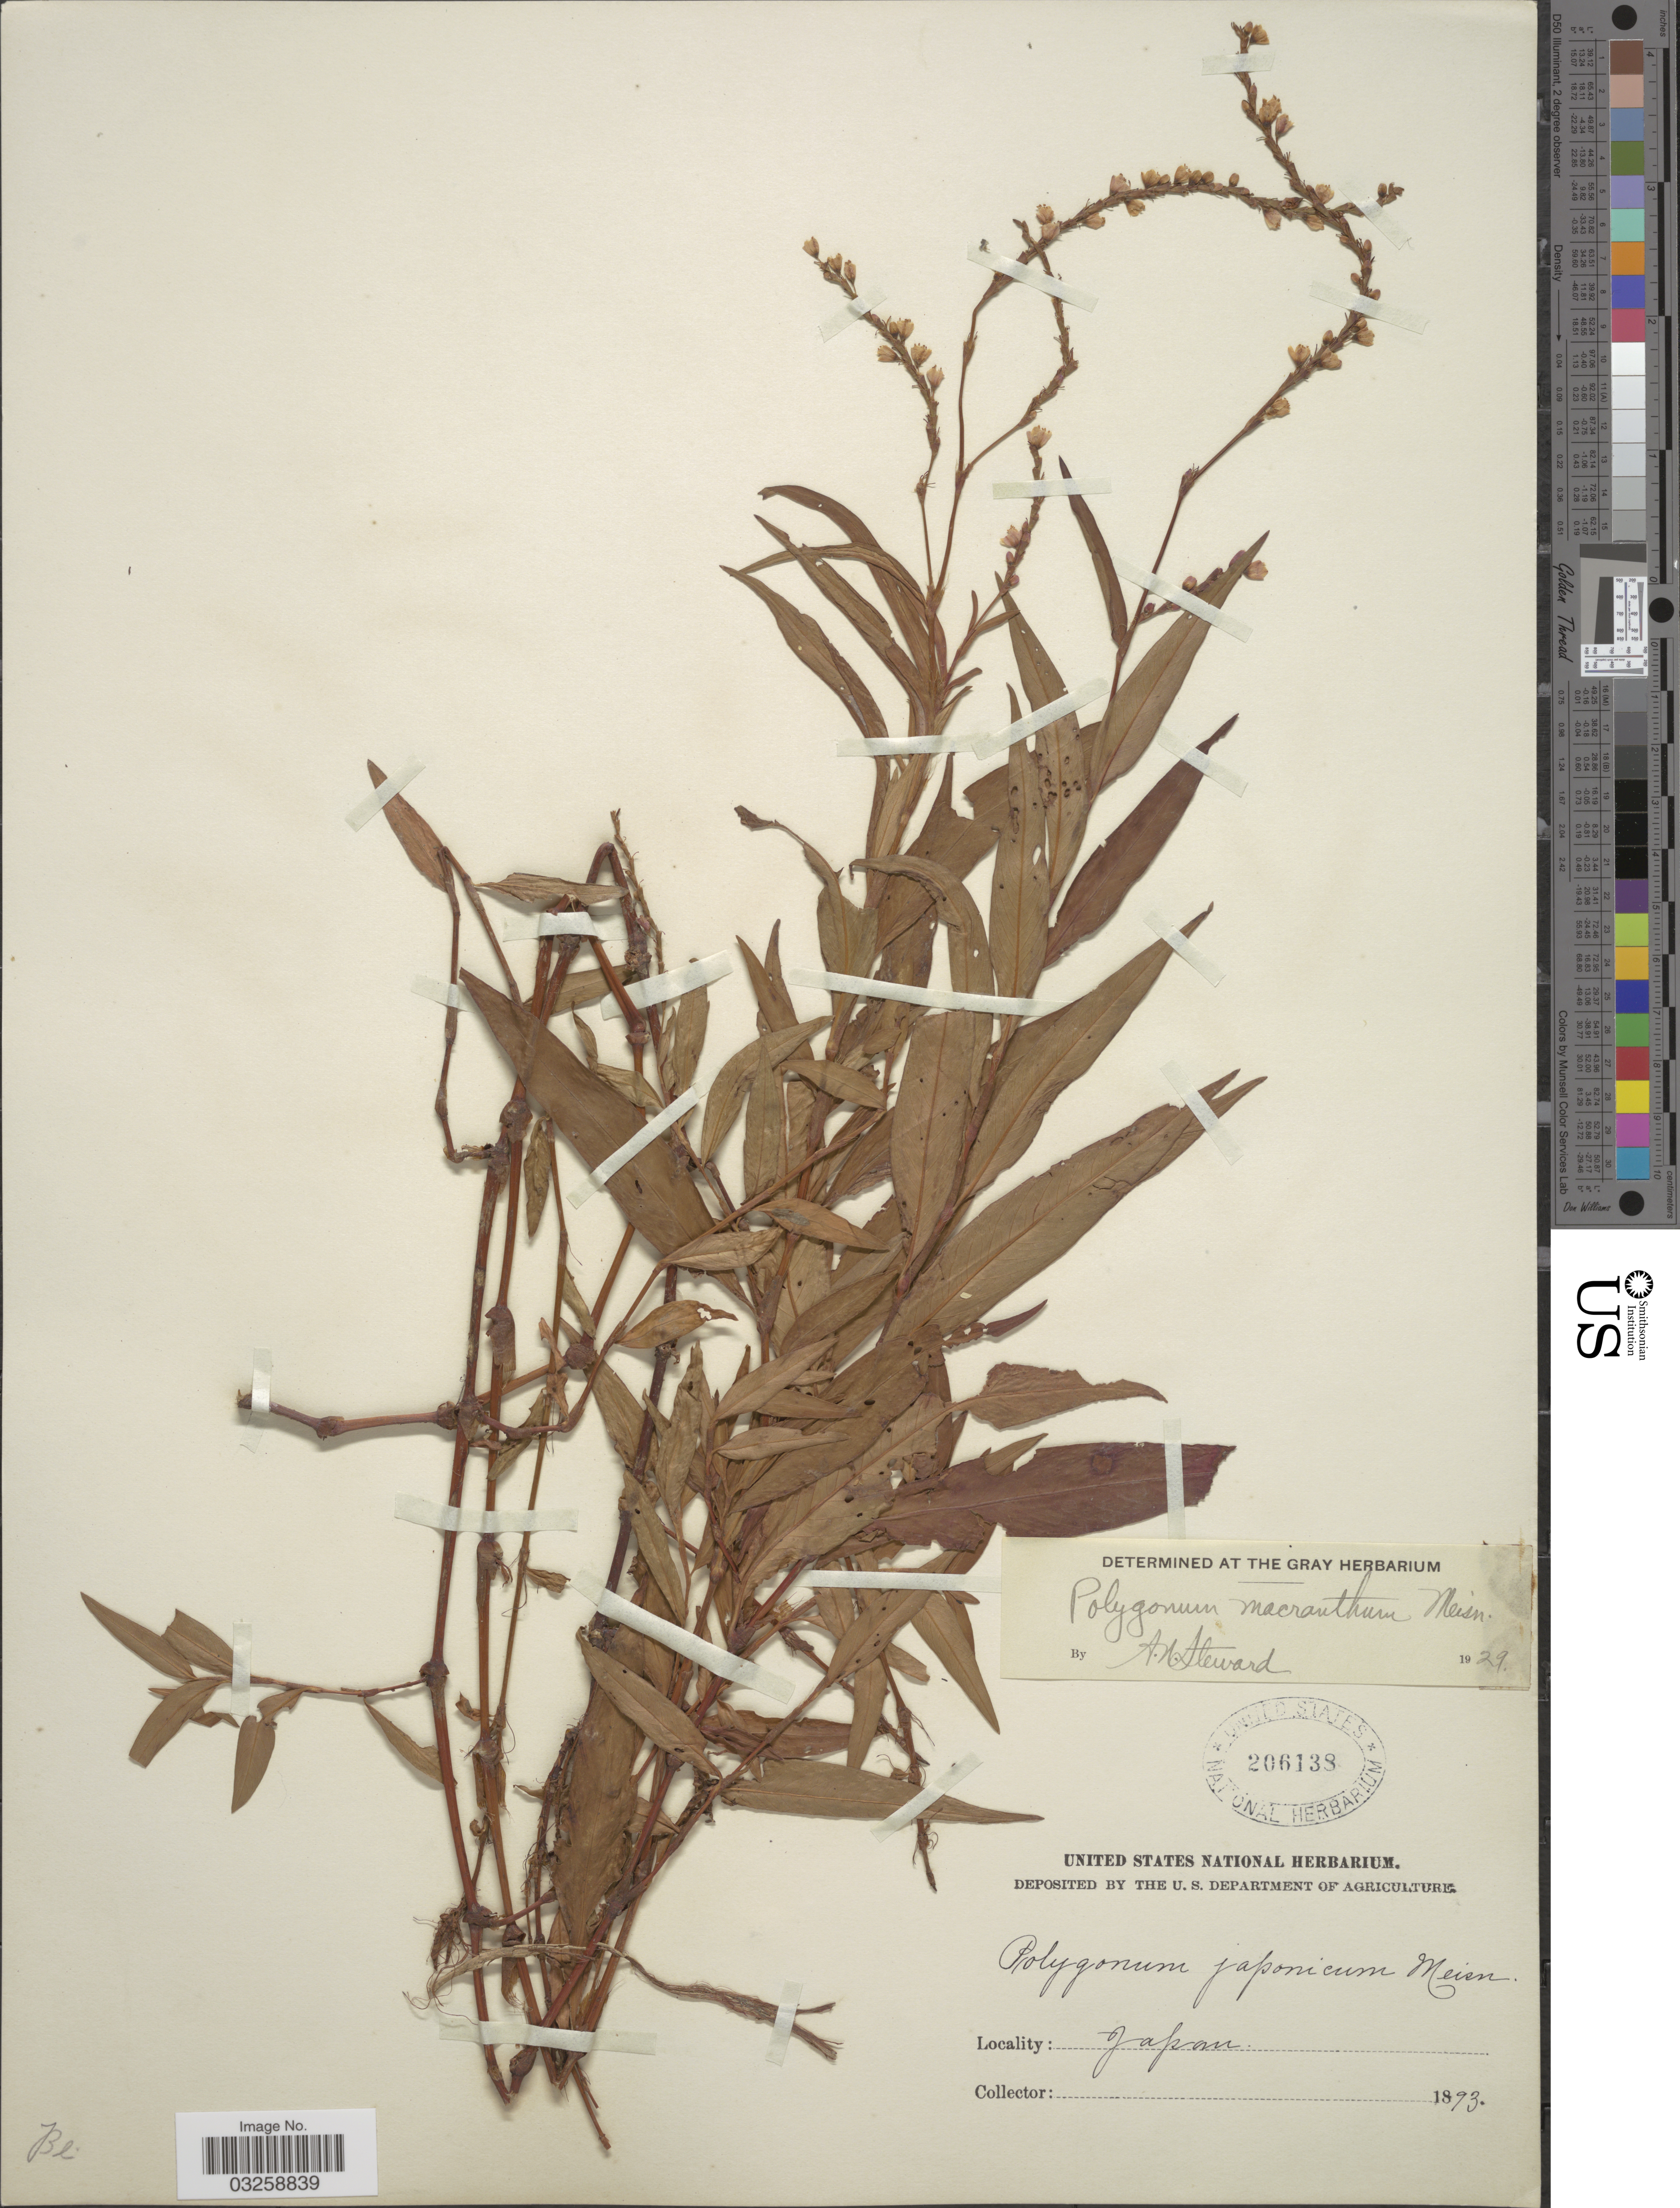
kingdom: Plantae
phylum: Tracheophyta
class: Magnoliopsida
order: Caryophyllales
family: Polygonaceae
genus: Polygonum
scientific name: Polygonum macranthum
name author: Meisn.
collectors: ex herb. United States National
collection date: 1893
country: Japan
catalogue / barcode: US 206138